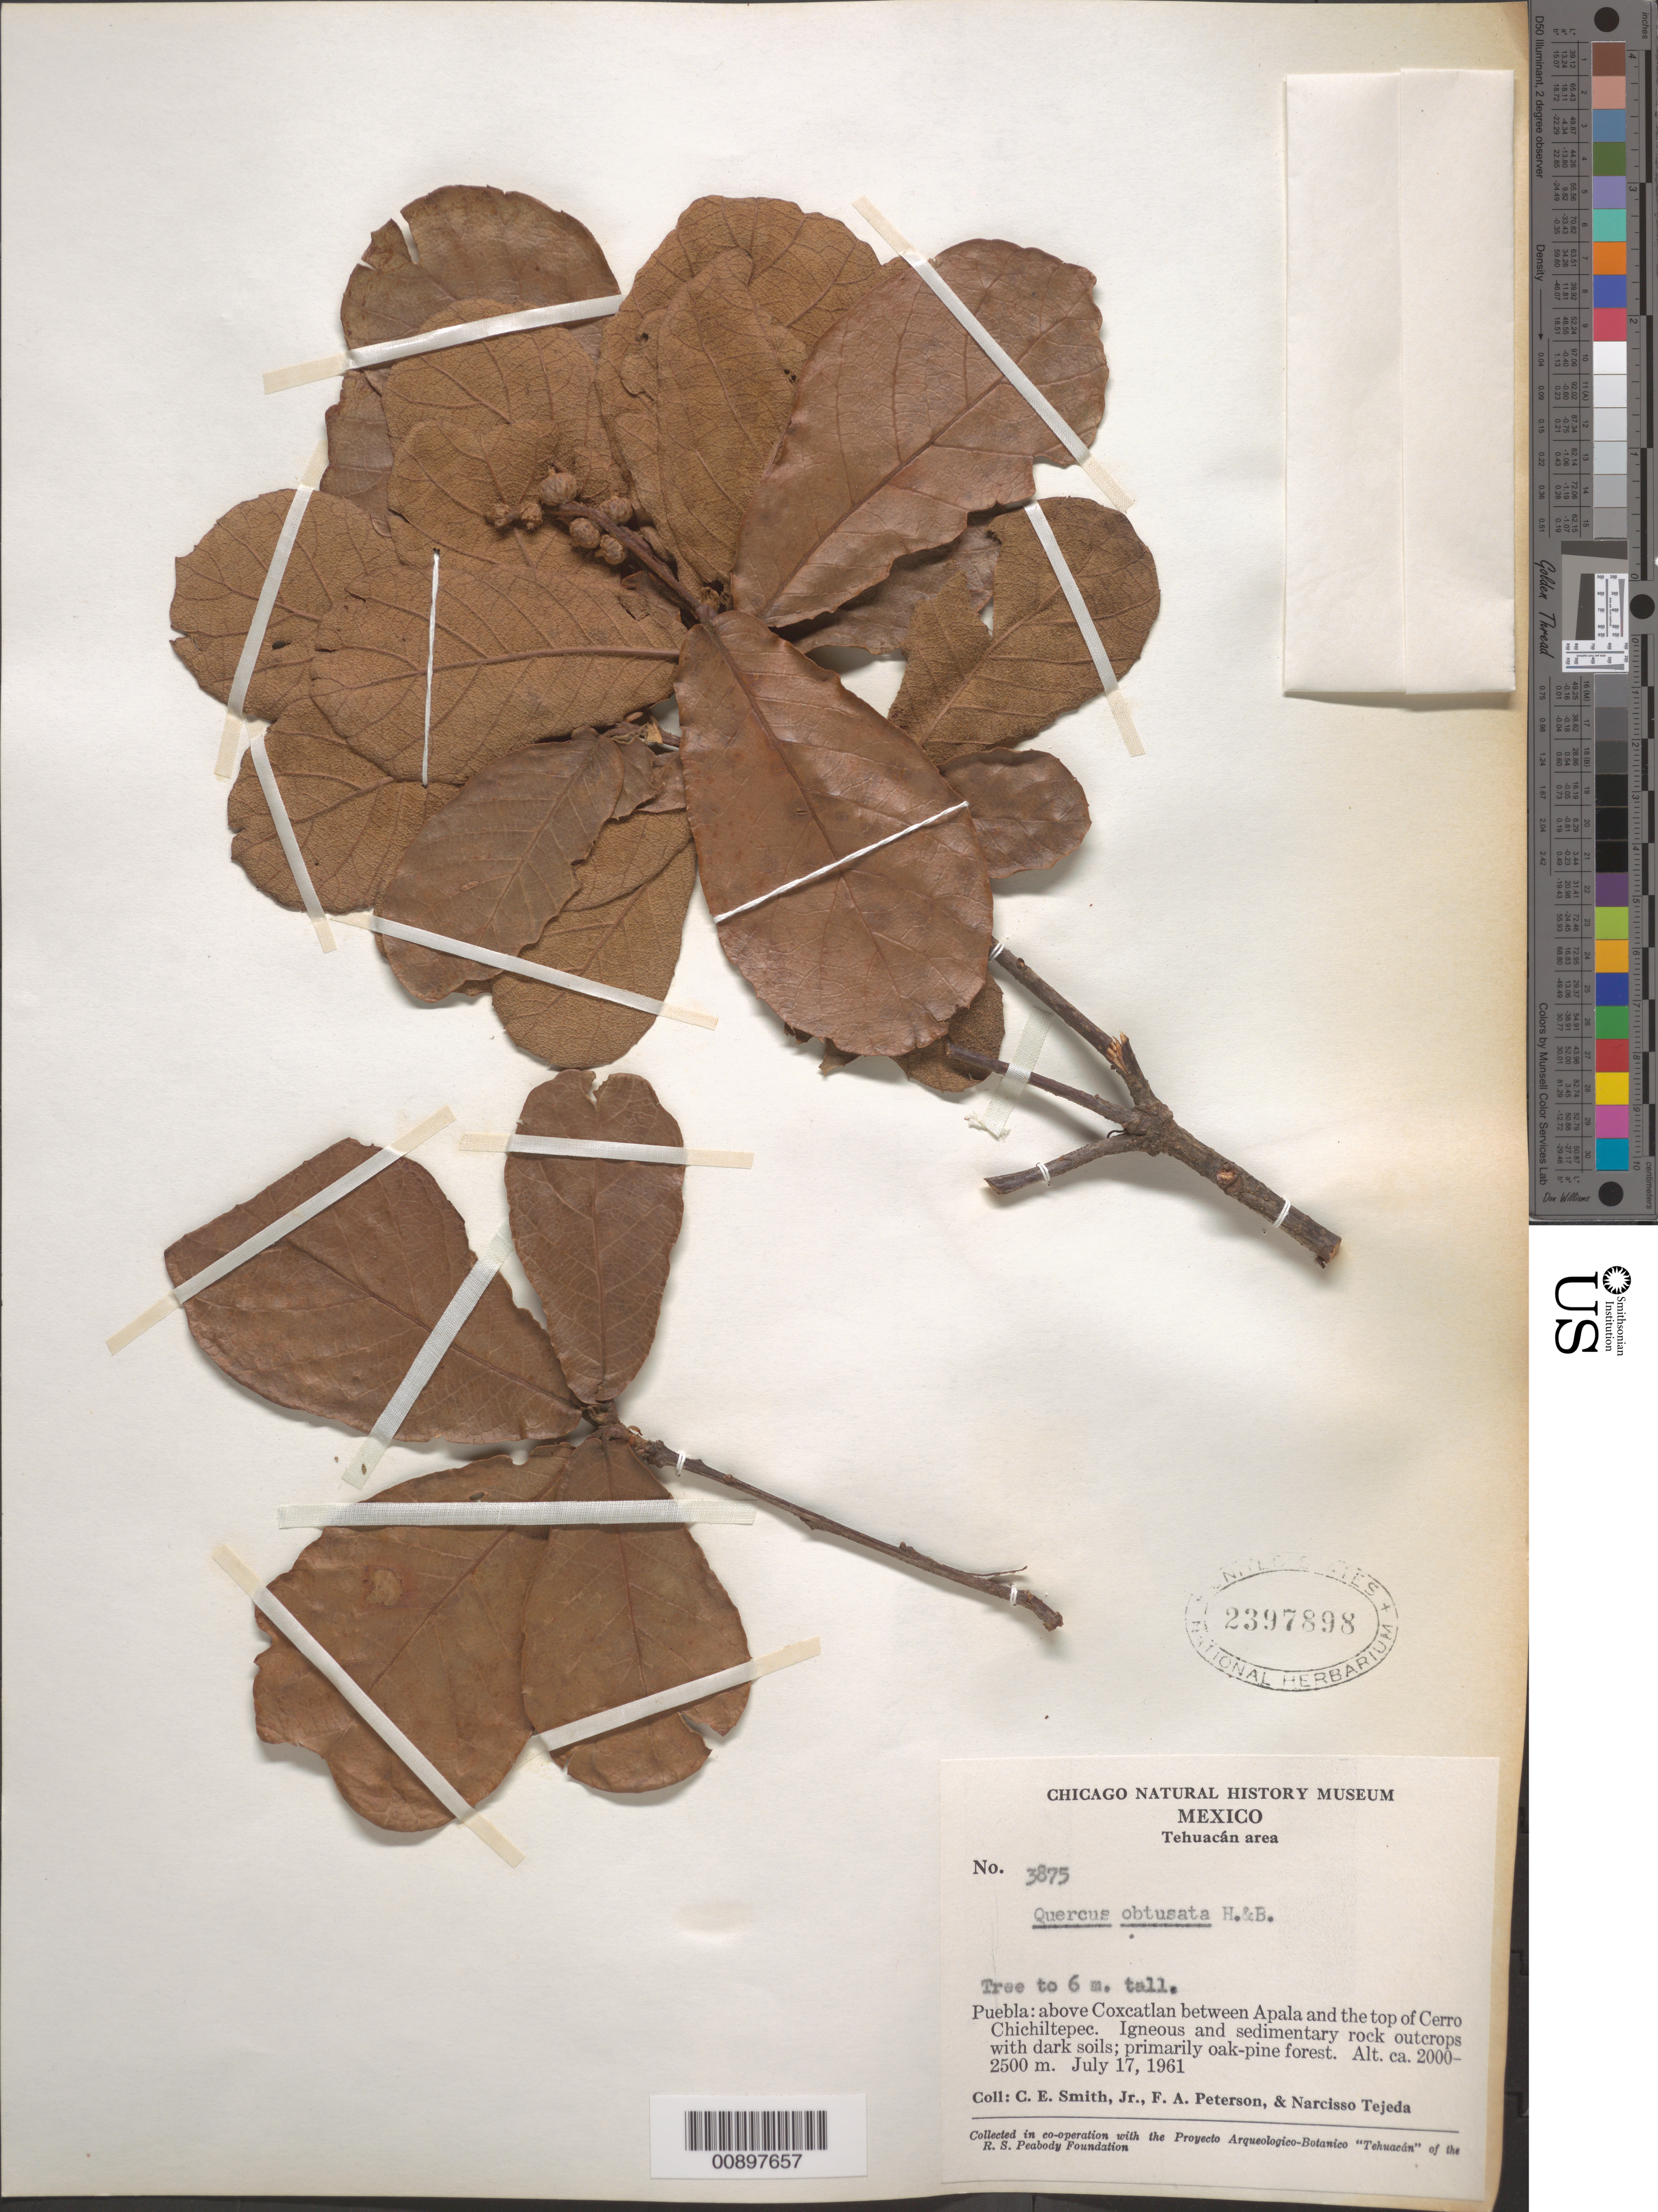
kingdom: Plantae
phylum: Tracheophyta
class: Magnoliopsida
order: Fagales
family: Fagaceae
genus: Quercus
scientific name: Quercus obtusata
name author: Humb. & Bonpl.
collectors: C. E. Smith Jr., F. A. Peterson & N. Tejeda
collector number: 3875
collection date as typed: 17 Jul 1961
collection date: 1961-07-17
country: Mexico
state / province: Puebla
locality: Puebla: above Coaxcatlan between Apala and the top of Cerro Chichiltepec.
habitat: Igneous and sedimentary rock outcrops with dark soils; primarily oak-pine forest.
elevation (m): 2500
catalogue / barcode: US 2397898